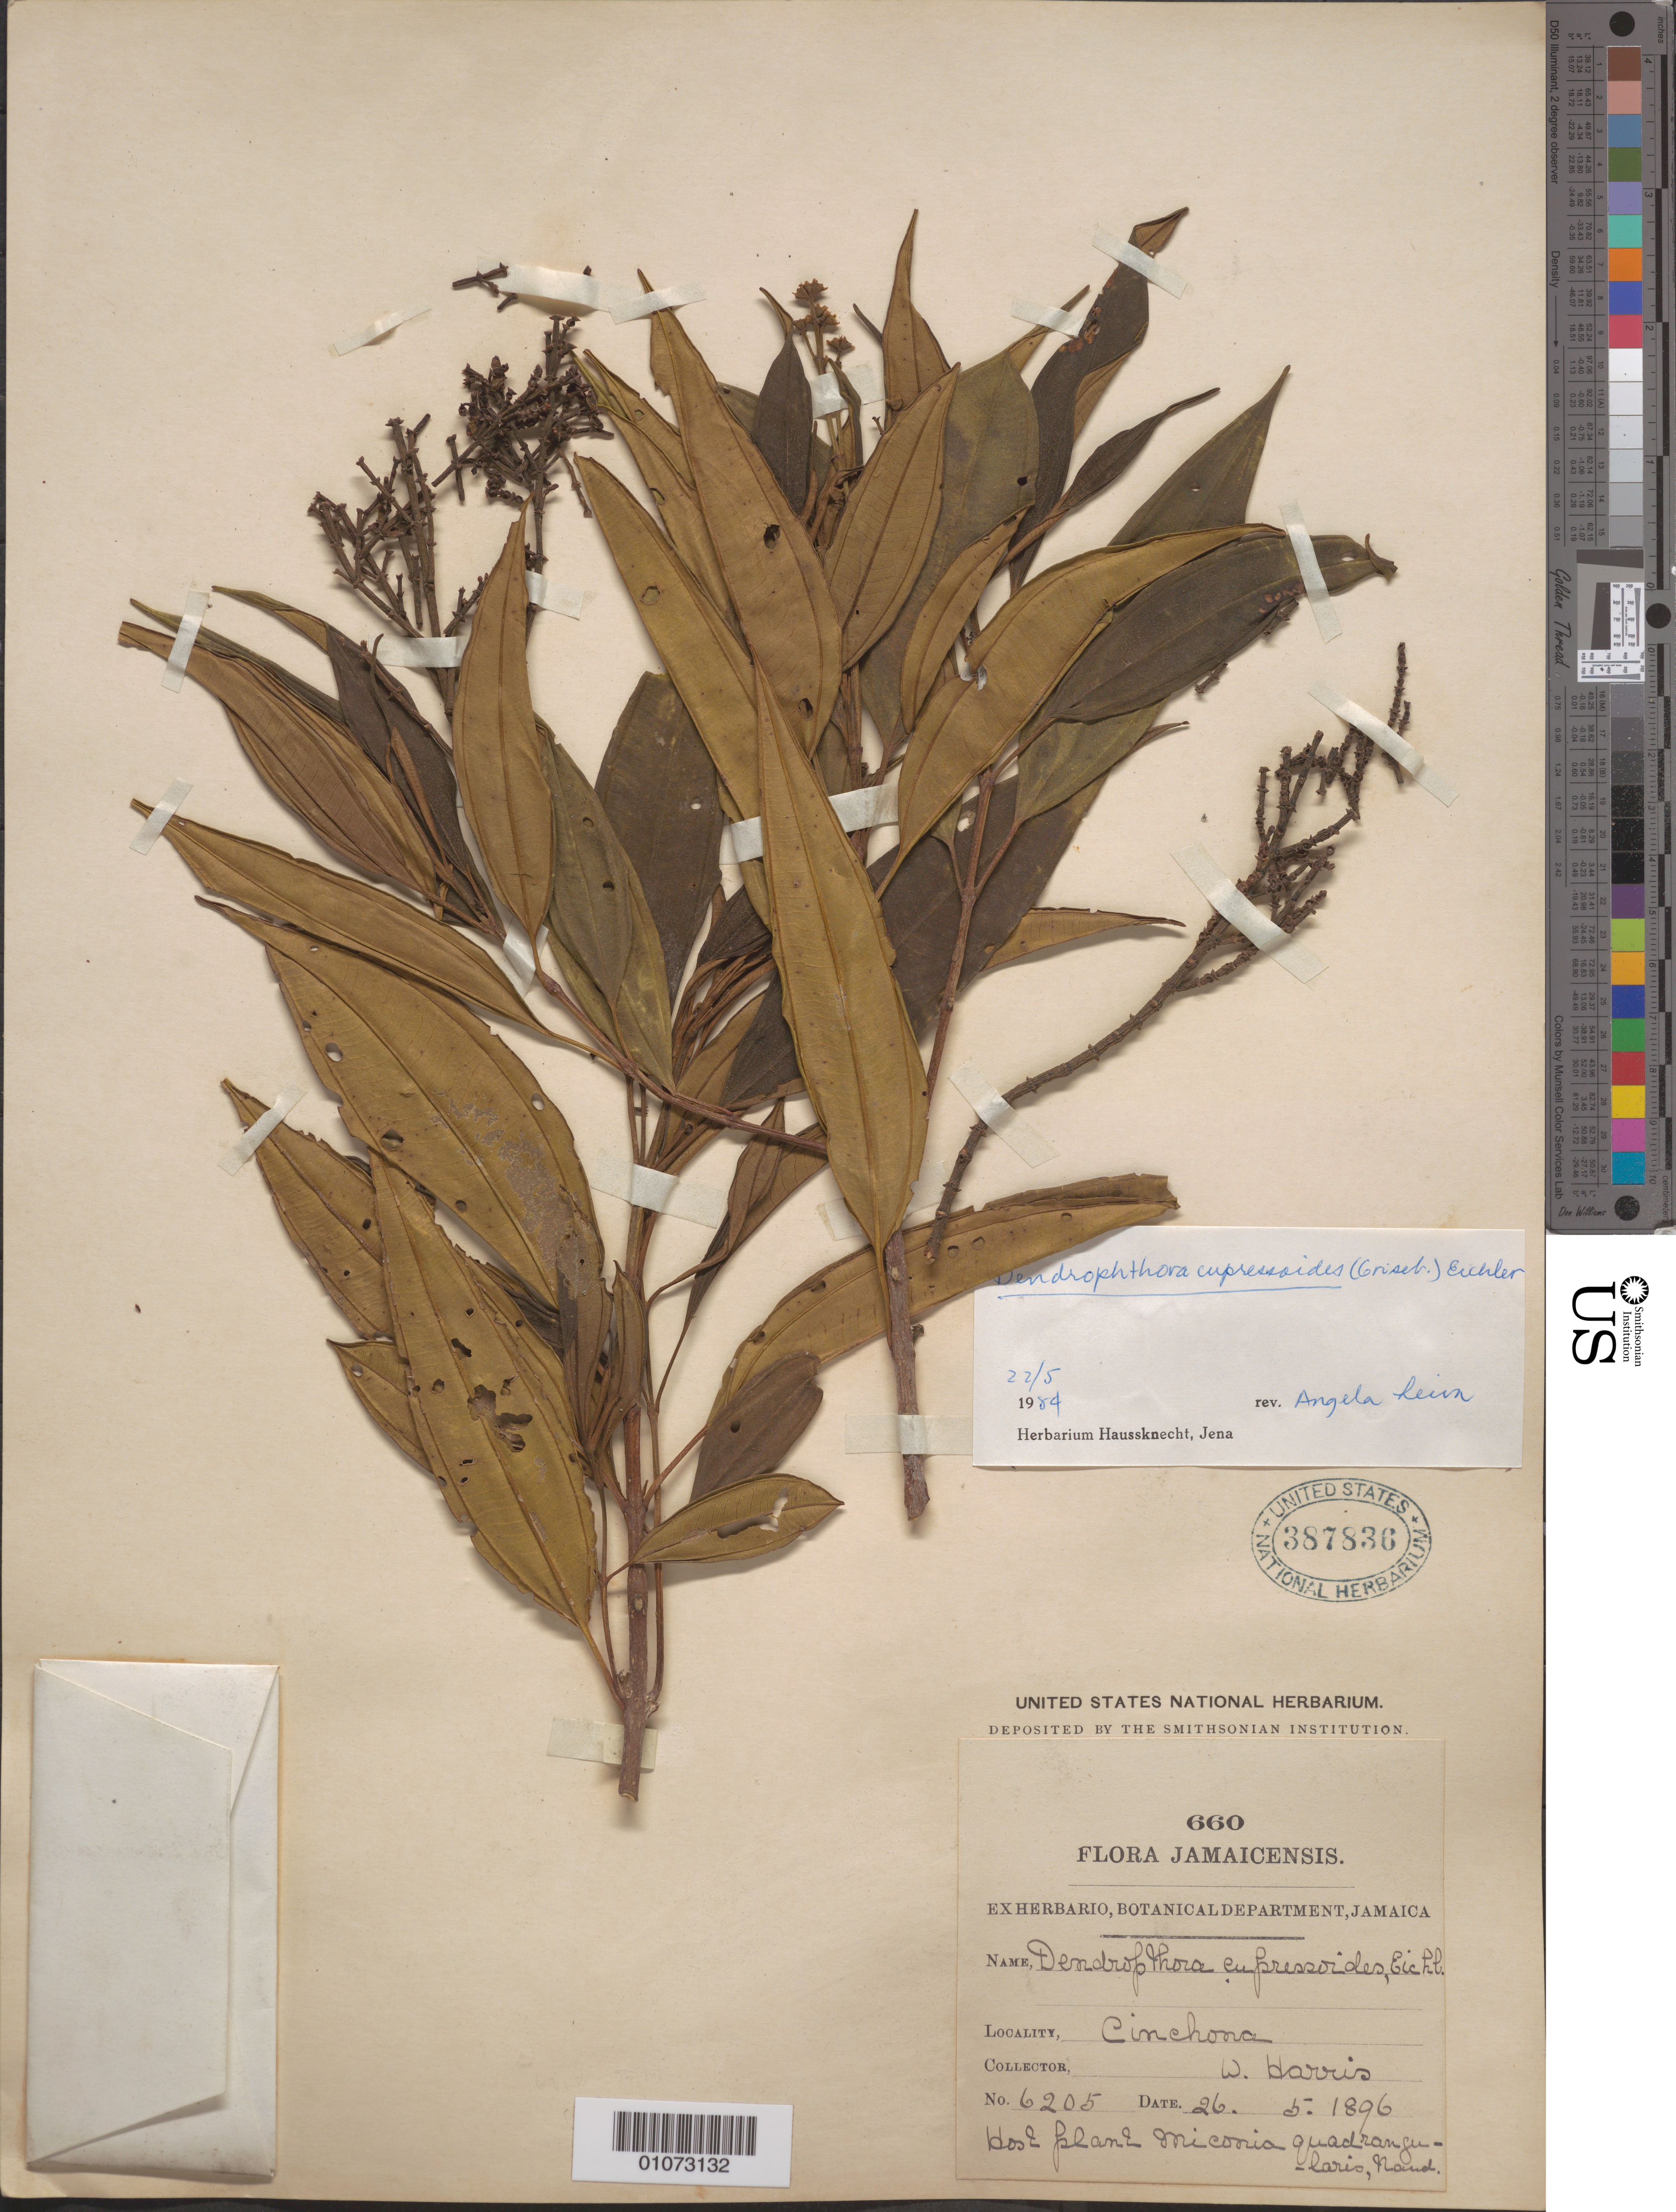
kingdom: Plantae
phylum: Tracheophyta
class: Magnoliopsida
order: Santalales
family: Viscaceae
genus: Dendrophthora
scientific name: Dendrophthora cupressoides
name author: (Macfad.) Eichler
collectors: W. Harris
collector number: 6205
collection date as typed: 26 May 1896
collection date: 1896-05-26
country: Jamaica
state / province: Saint Andrew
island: Jamaica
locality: Cinchona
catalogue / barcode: US 397836